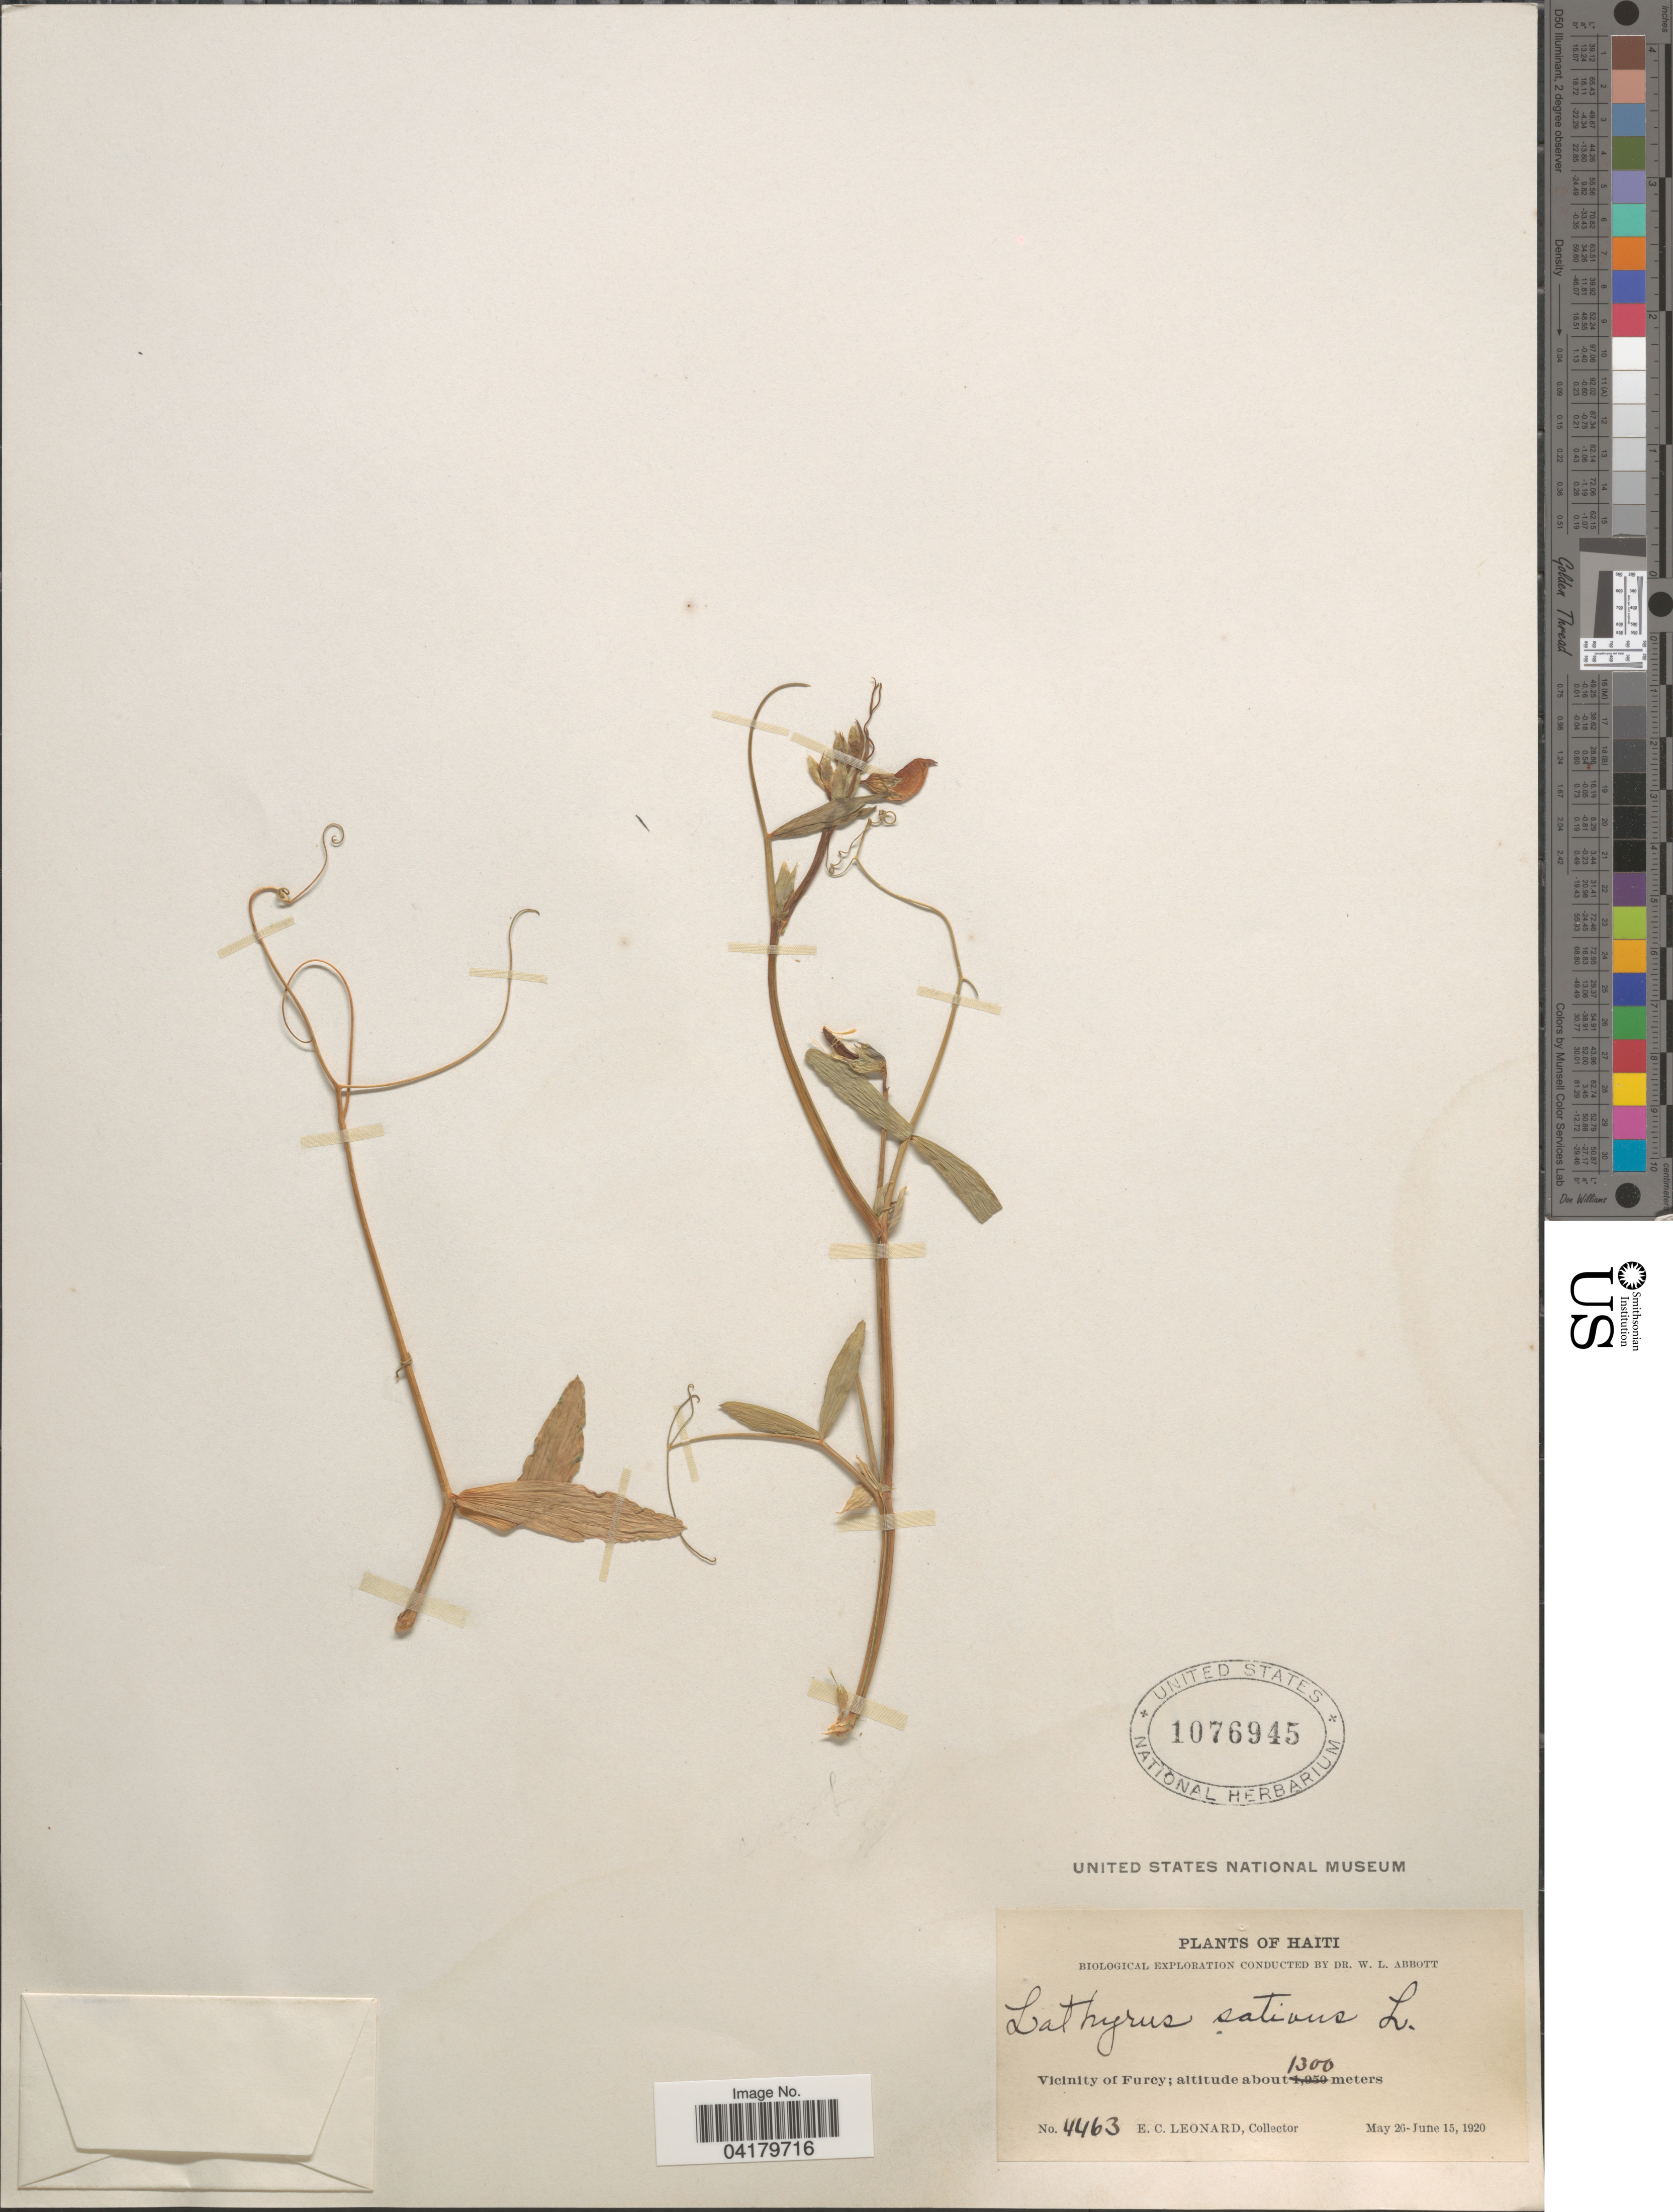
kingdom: Plantae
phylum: Tracheophyta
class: Magnoliopsida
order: Fabales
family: Fabaceae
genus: Lathyrus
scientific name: Lathyrus sativus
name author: L.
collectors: E. C. Leonard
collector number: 4463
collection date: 1920-05-26/1920-06-15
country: Haiti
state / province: Ouest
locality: Biological Exploration. Vicinity of Furcy.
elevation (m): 1300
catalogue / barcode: US 1076945